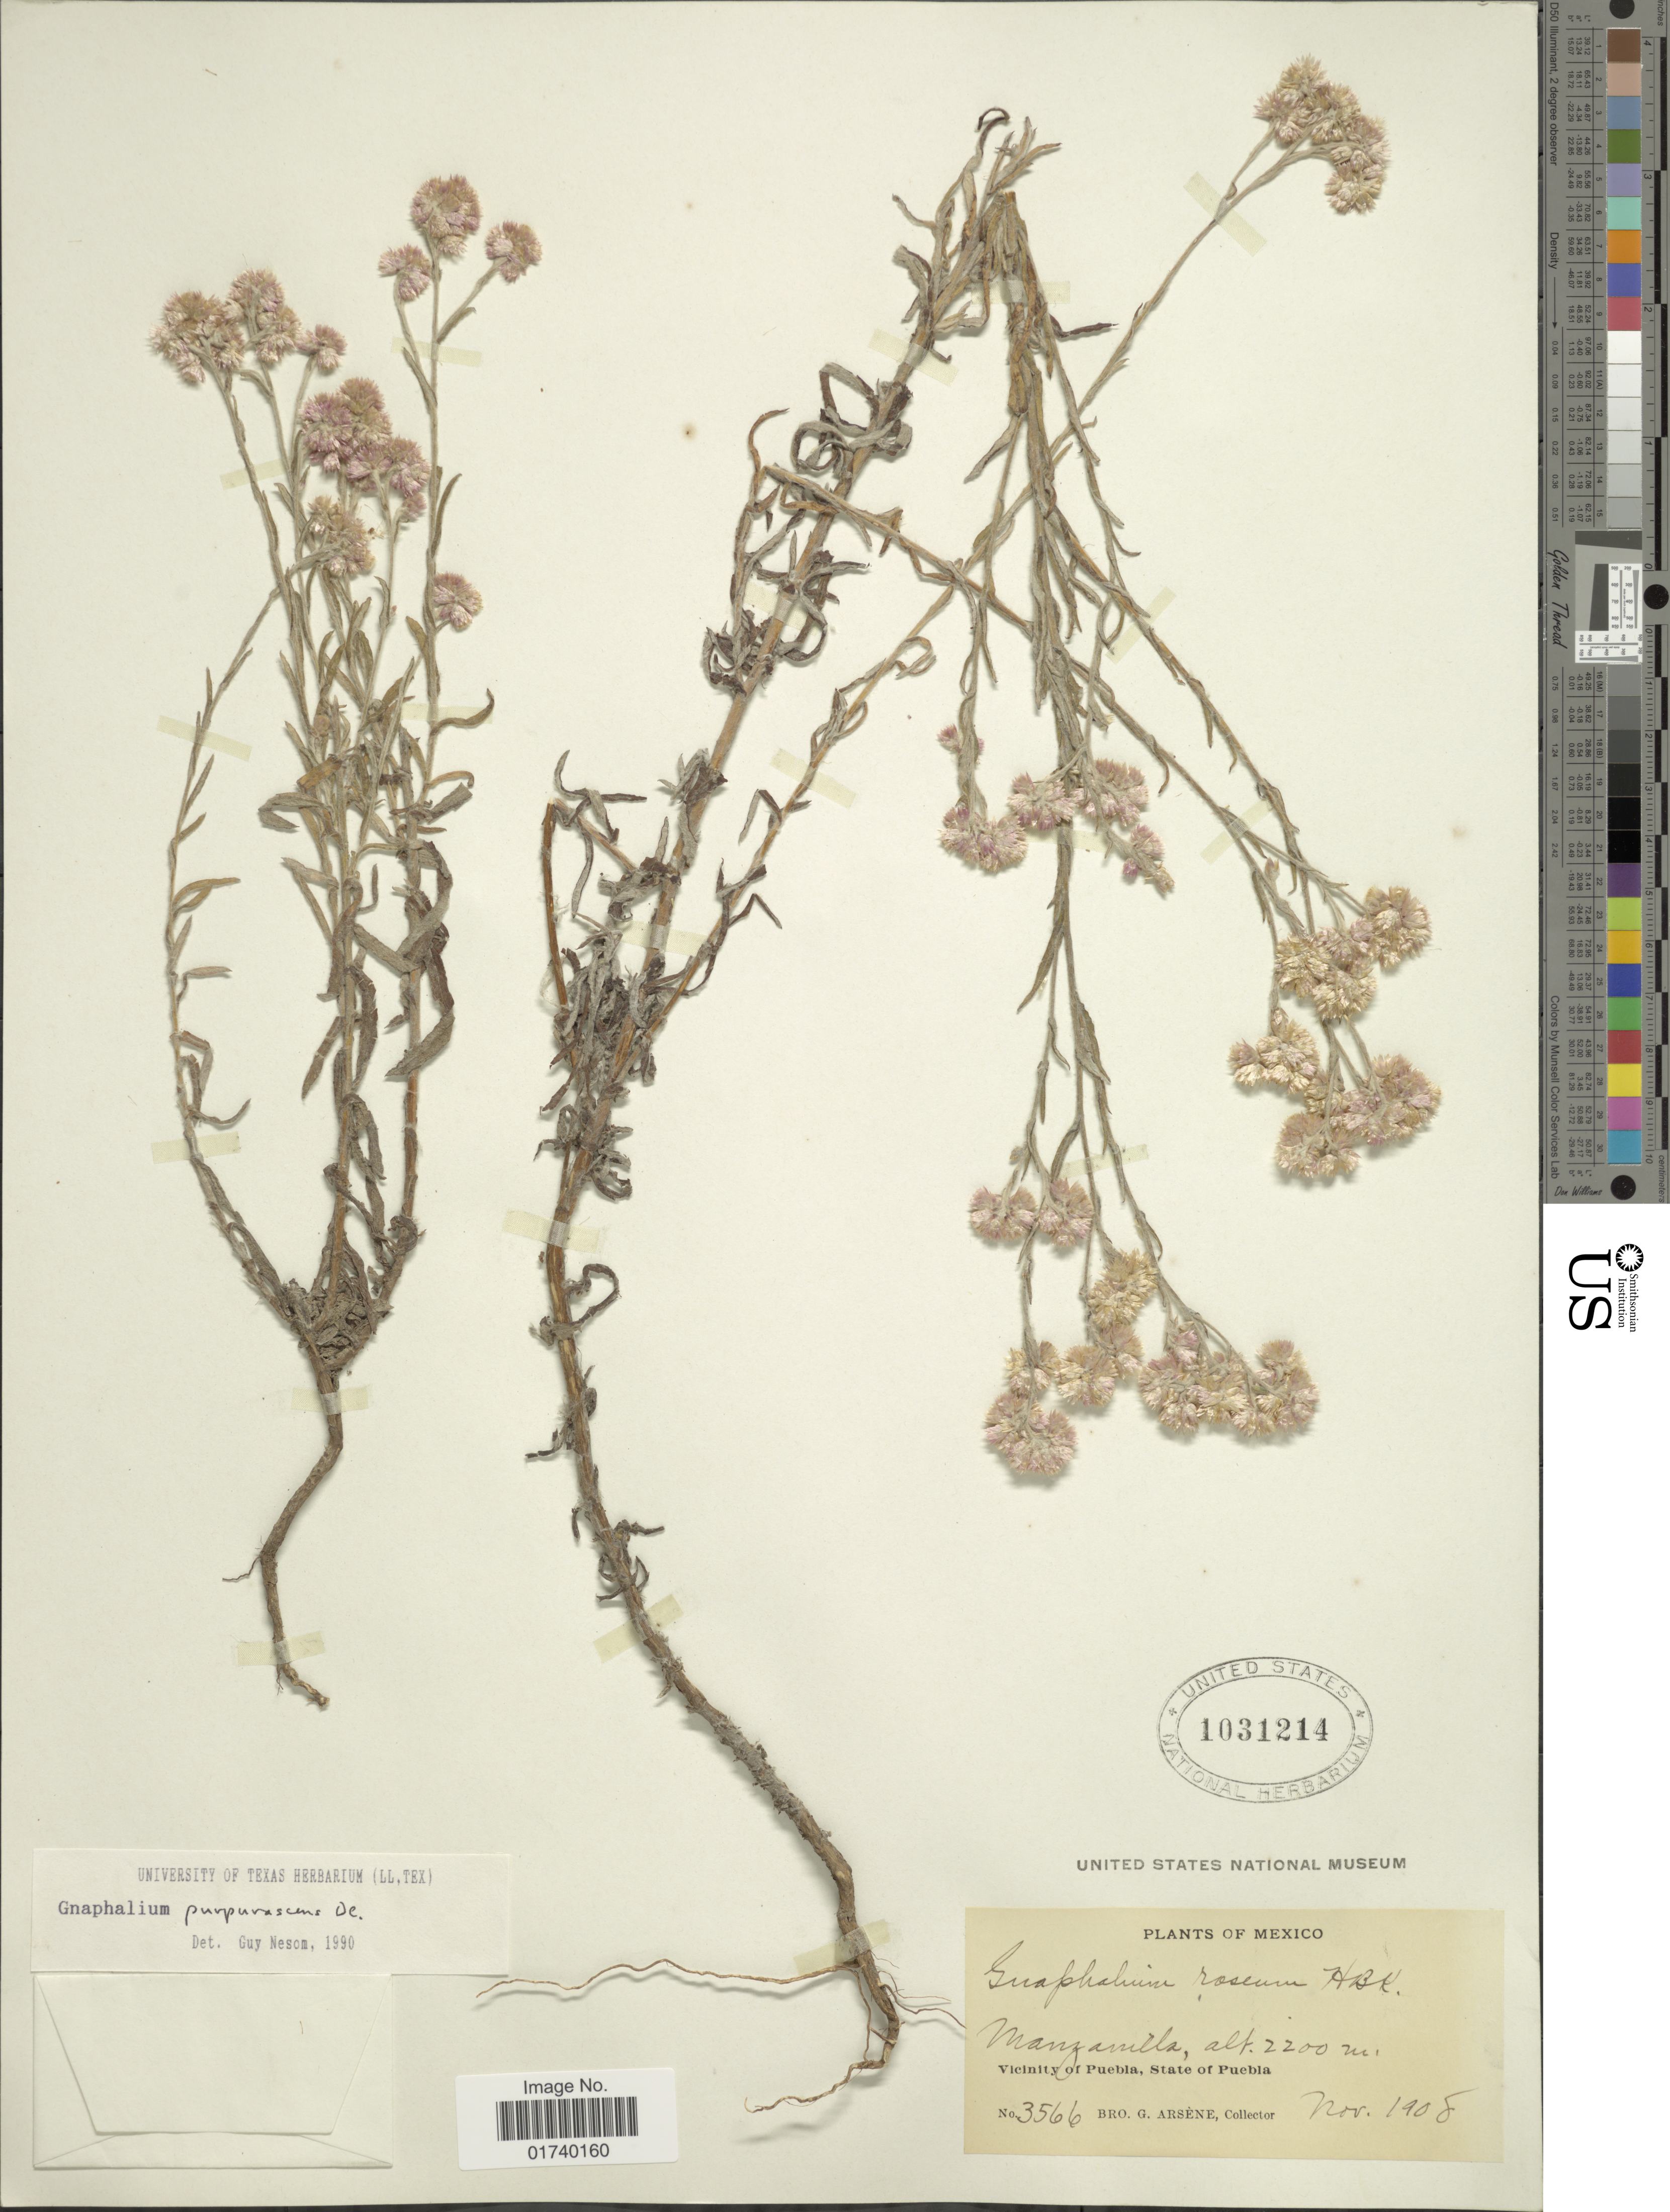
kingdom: Plantae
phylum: Tracheophyta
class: Magnoliopsida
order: Asterales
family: Asteraceae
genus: Pseudognaphalium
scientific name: Pseudognaphalium purpurascens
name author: (DC.) Anderb.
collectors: Bro. G. Arsène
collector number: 3566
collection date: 1908-11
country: Mexico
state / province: Puebla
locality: Manzailla, vicinity of Puebla, State of Puebla.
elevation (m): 2200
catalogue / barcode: US 1031214